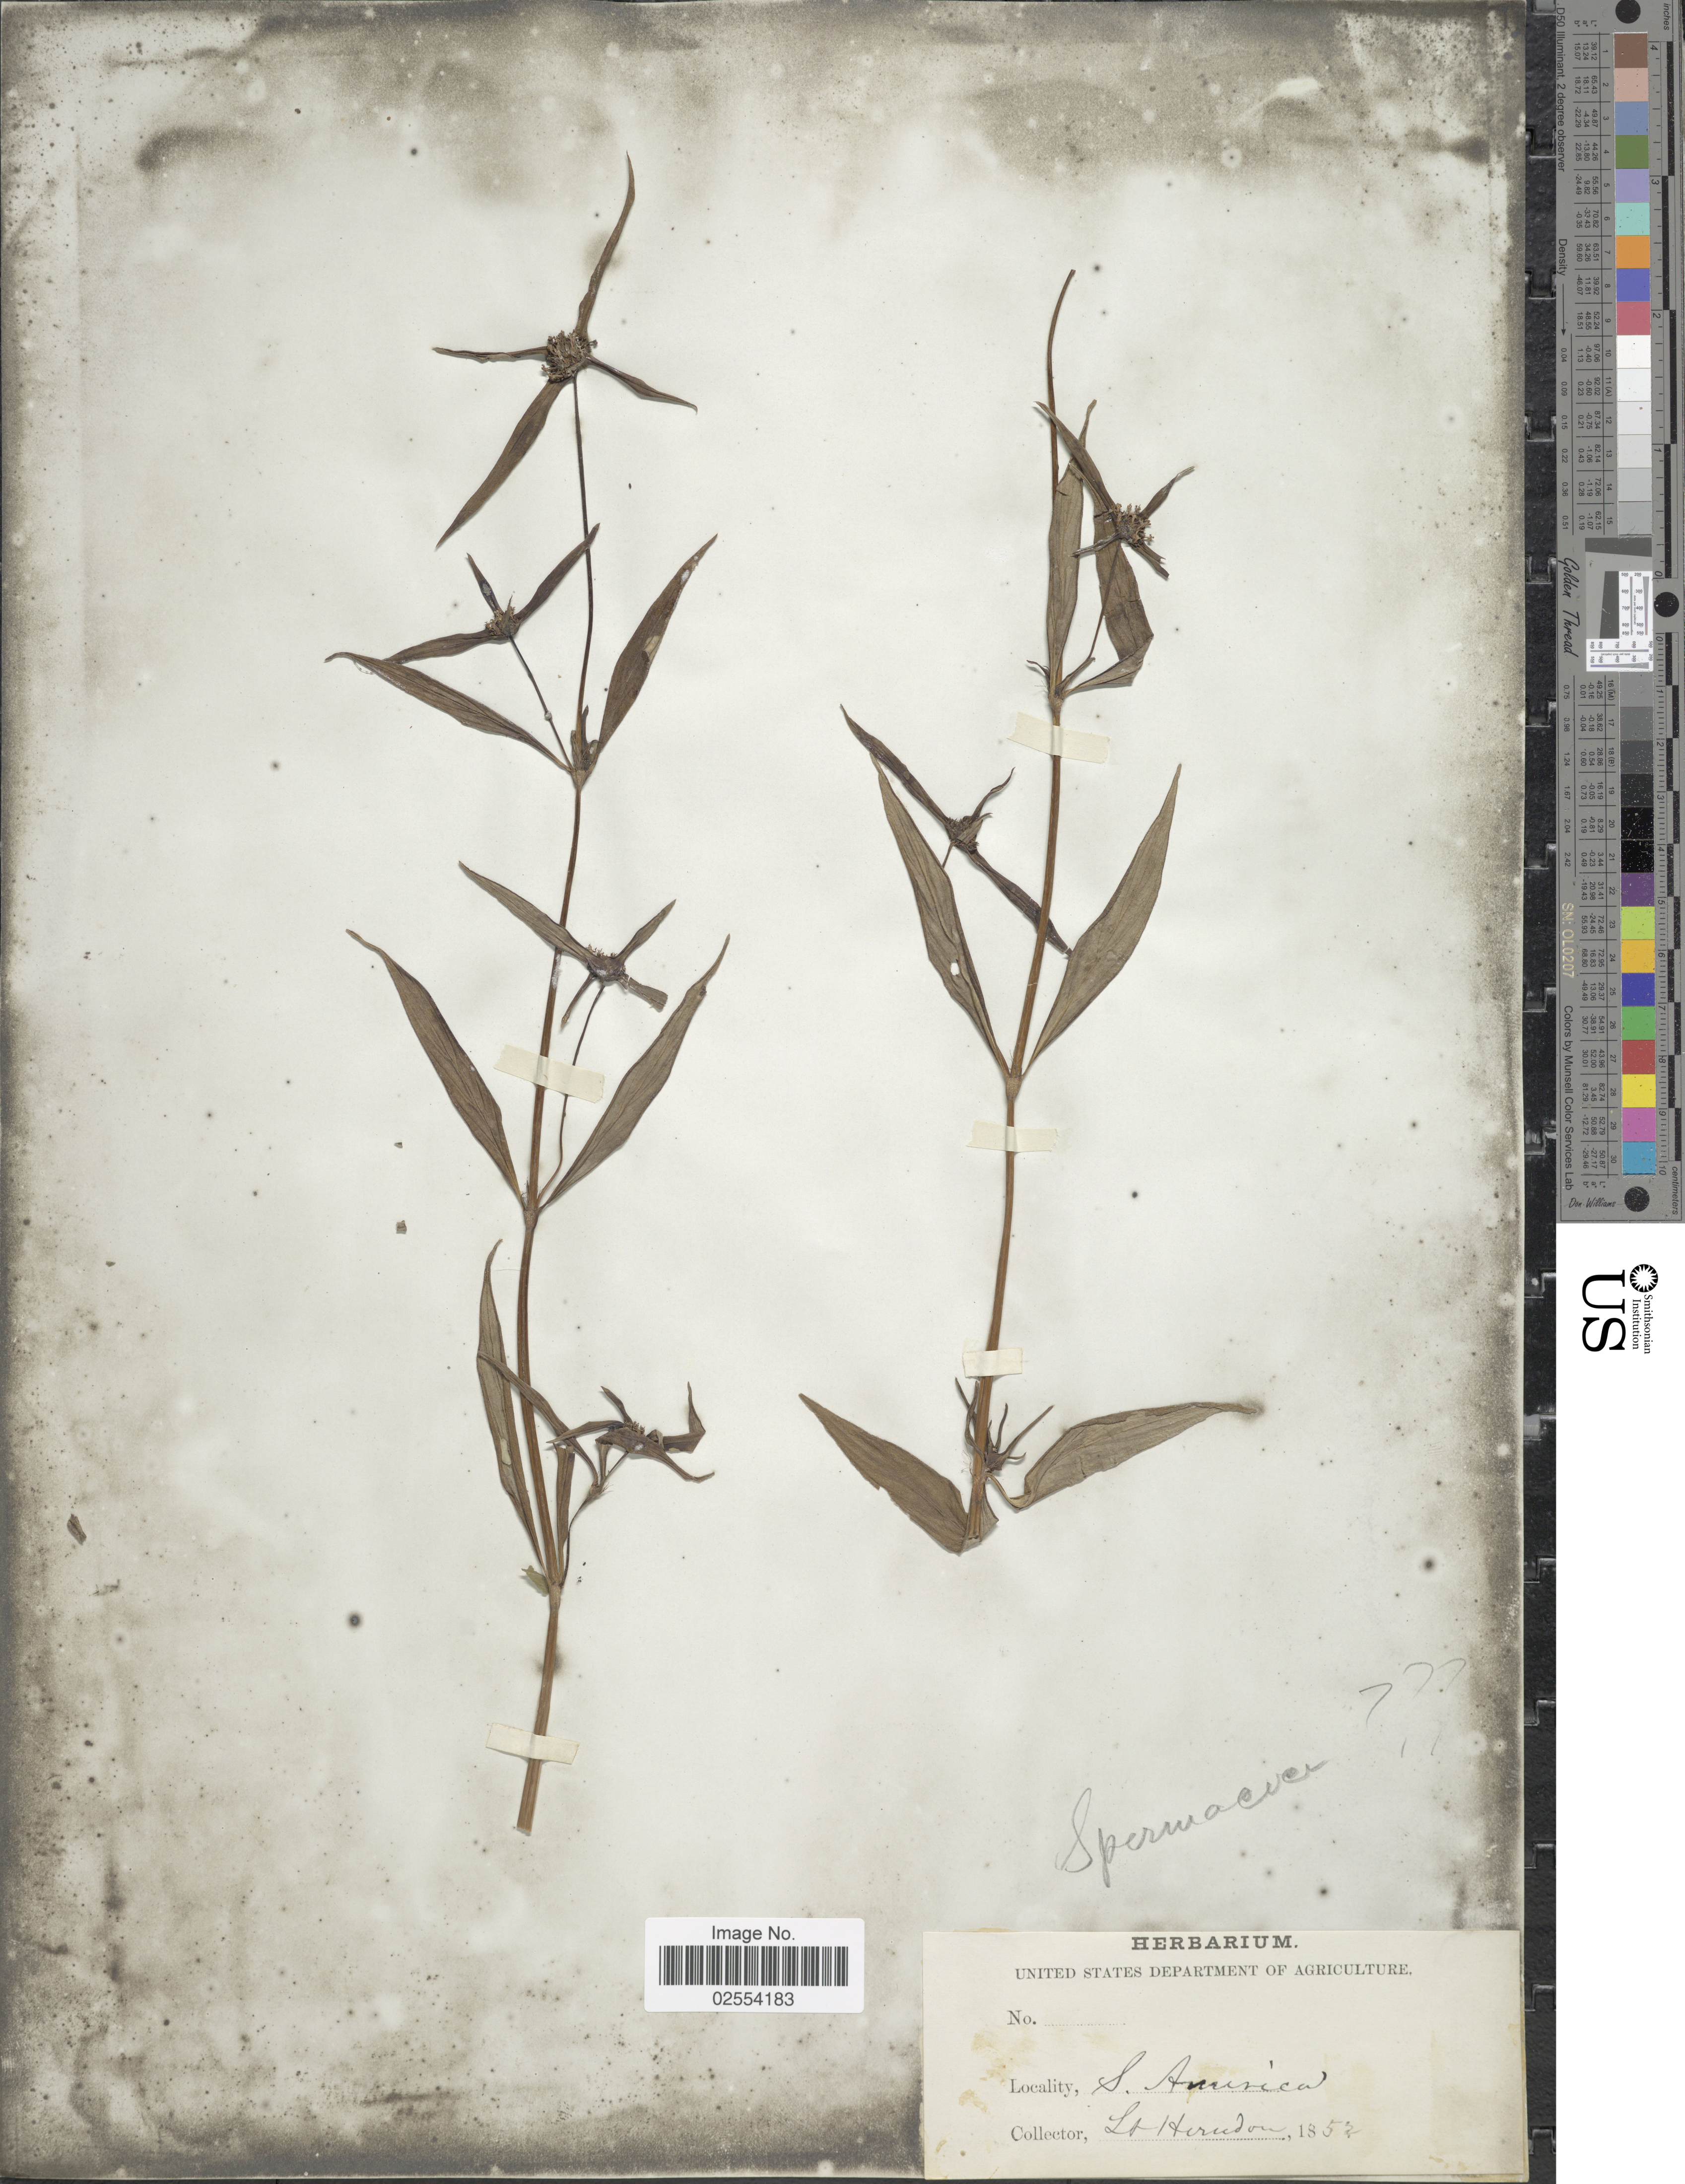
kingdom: Plantae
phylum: Tracheophyta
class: Magnoliopsida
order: Gentianales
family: Rubiaceae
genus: Spermacoce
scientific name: Spermacoce sp.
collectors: L. Herndon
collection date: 1852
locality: S. America